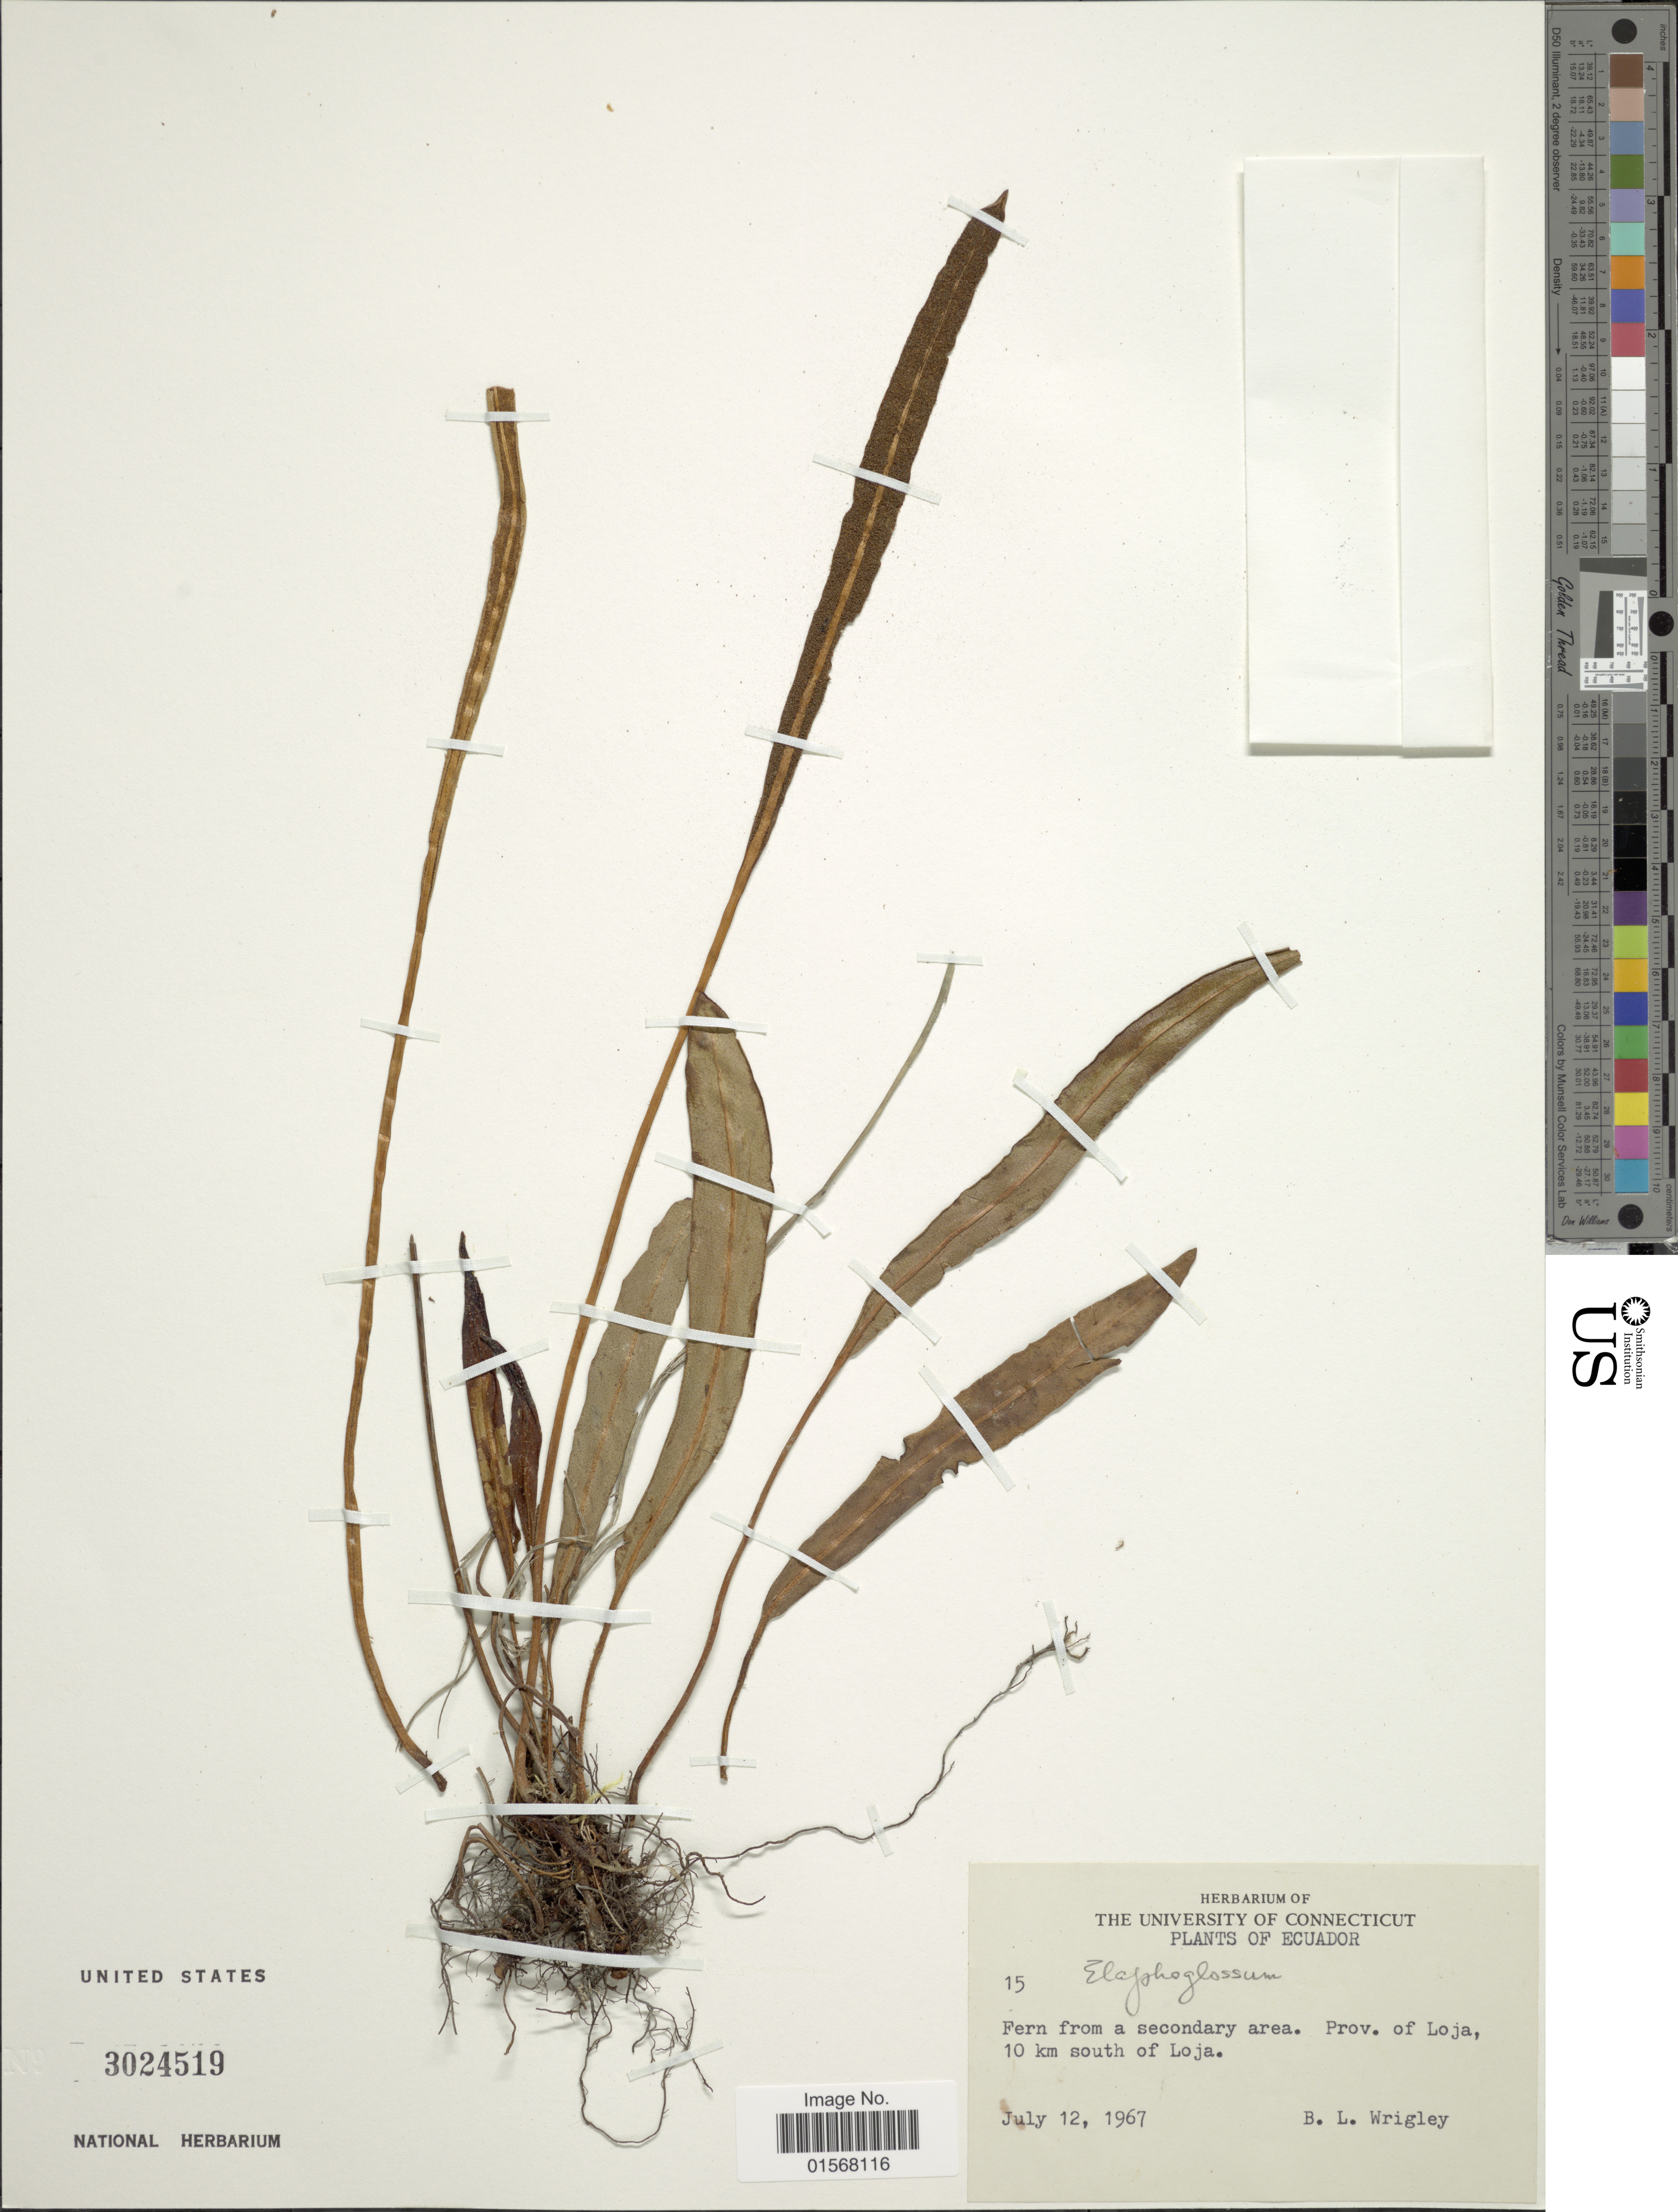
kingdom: Plantae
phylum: Tracheophyta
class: Polypodiopsida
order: Polypodiales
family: Dryopteridaceae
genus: Elaphoglossum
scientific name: Elaphoglossum sp.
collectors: B. L. Wrigley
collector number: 15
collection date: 1967-07-12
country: Ecuador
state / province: Loja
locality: Prov. of Loja, 10 km south of Loja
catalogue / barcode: US 3024519